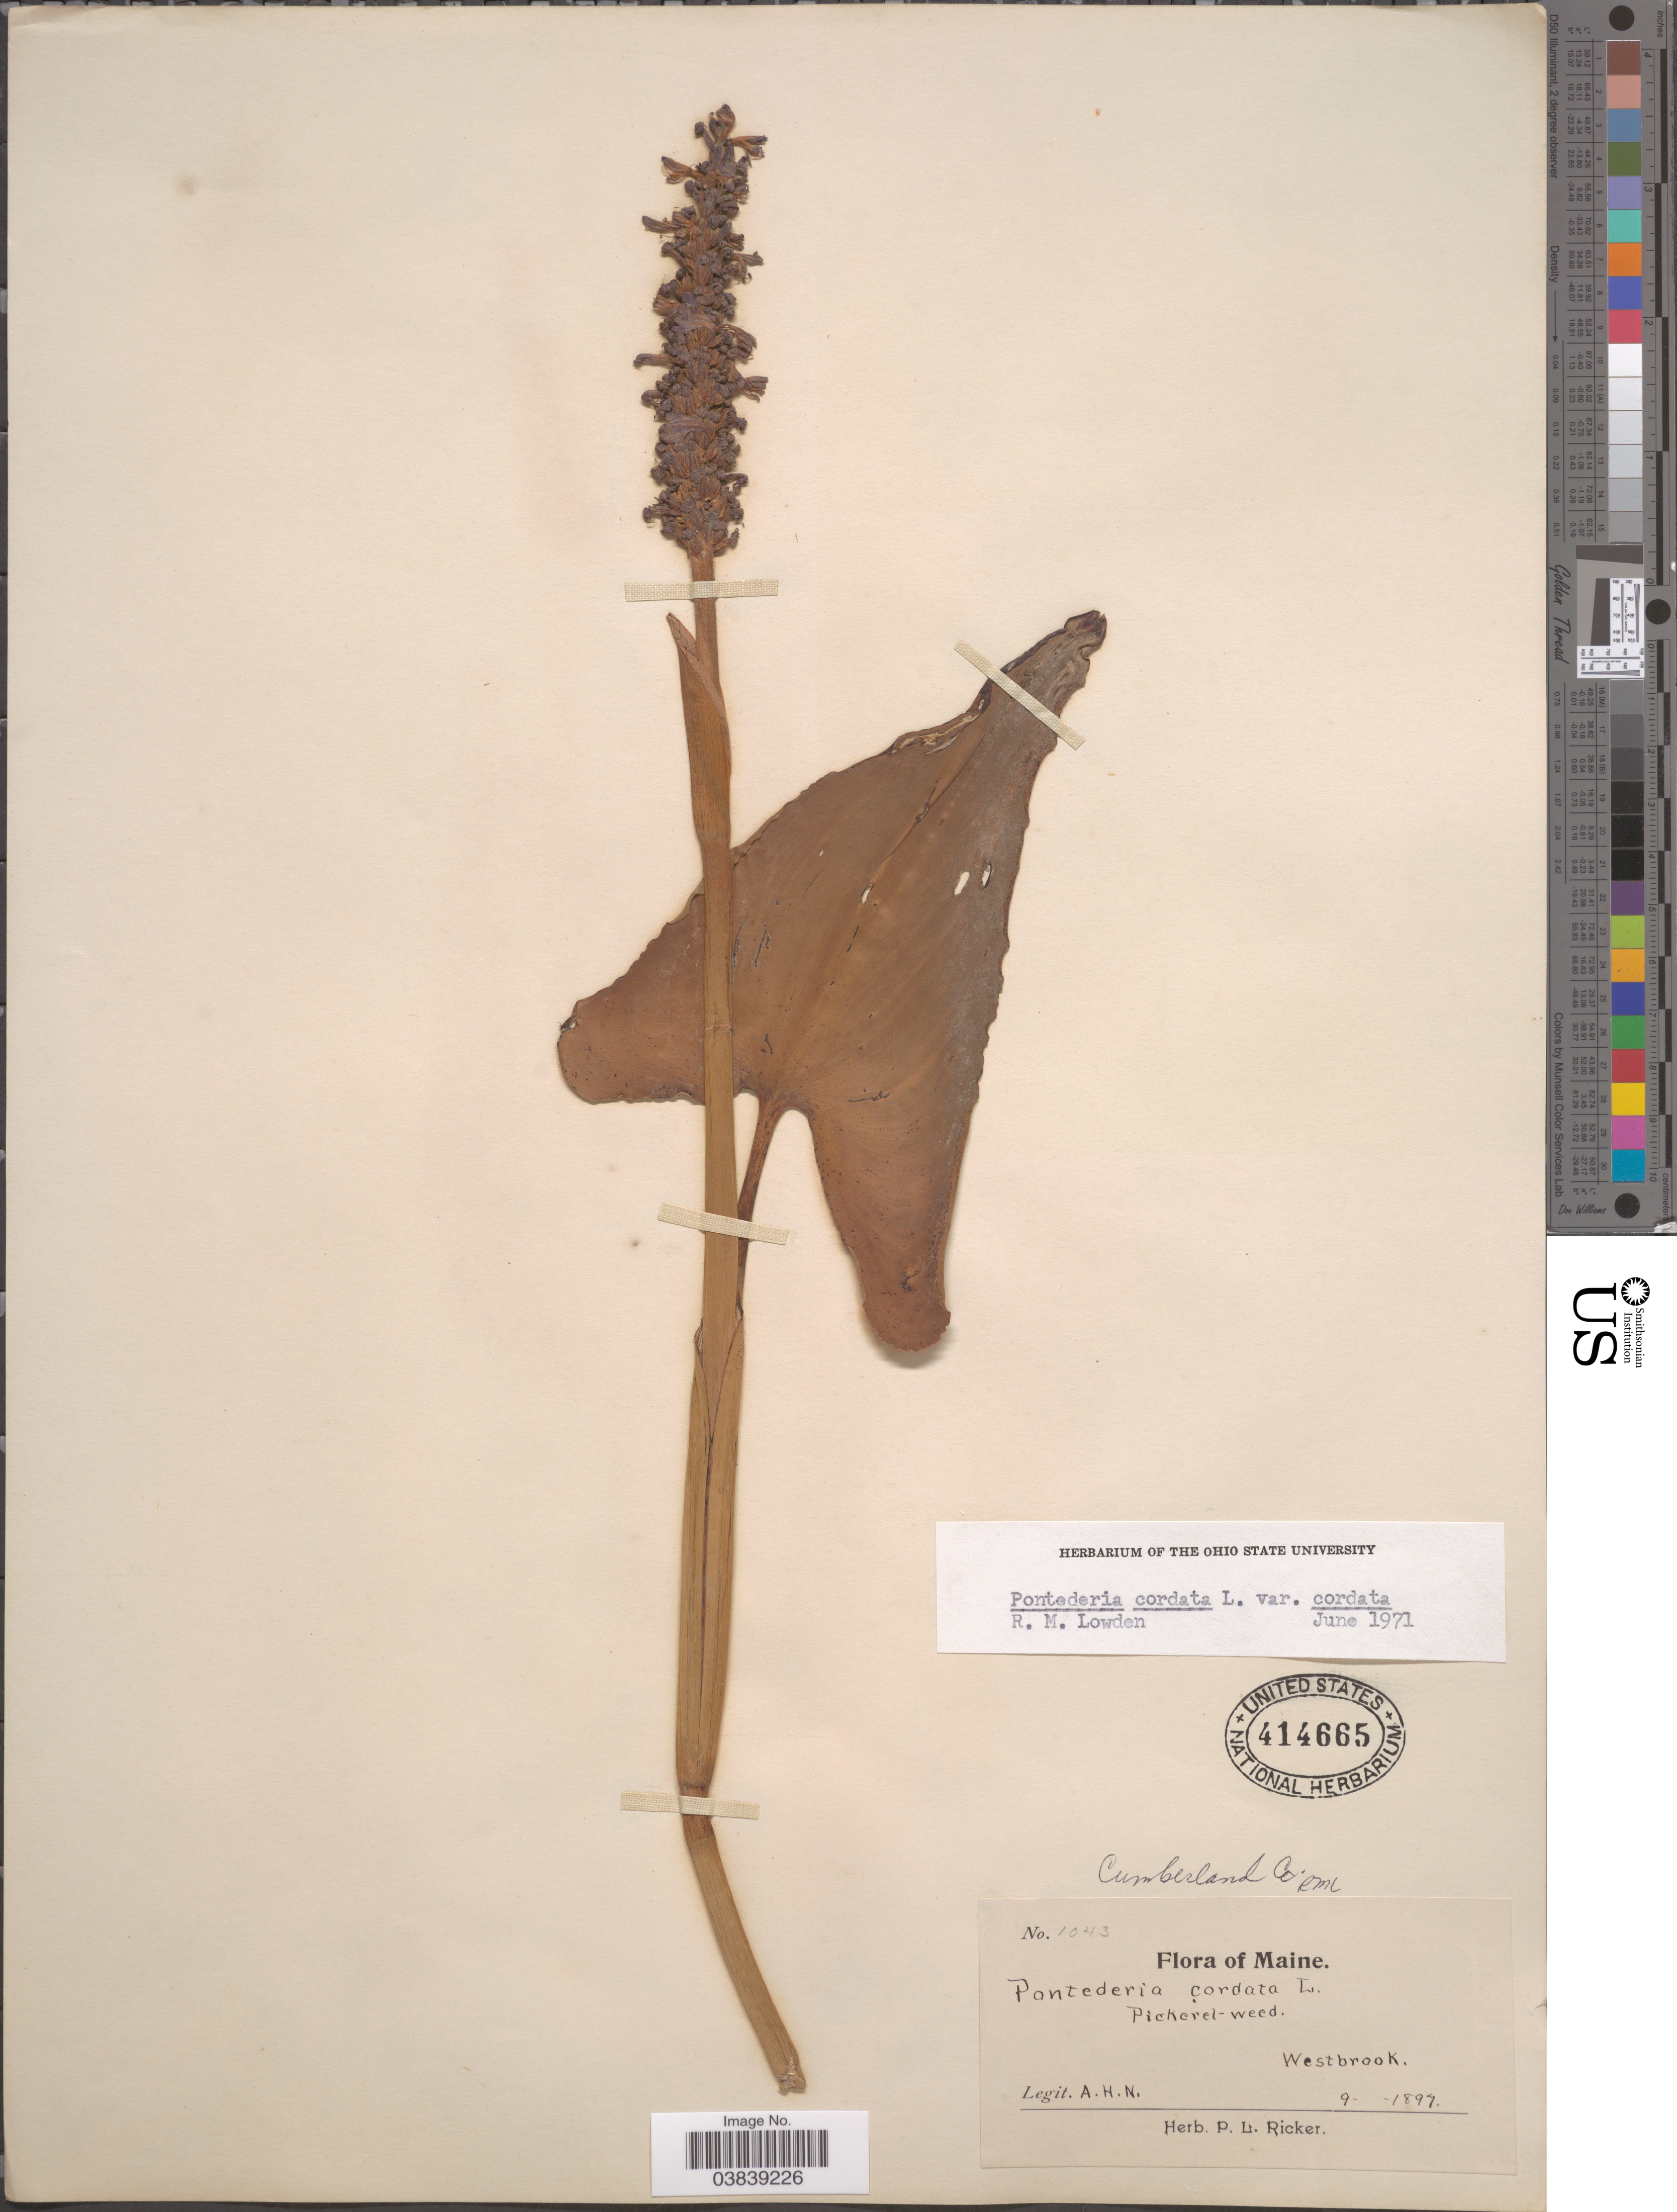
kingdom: Plantae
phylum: Tracheophyta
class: Liliopsida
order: Commelinales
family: Pontederiaceae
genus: Pontederia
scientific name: Pontederia cordata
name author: L.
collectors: A. H. N.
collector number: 1043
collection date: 1897-09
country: United States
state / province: Maine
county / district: Cumberland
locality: Cumberland Co., Westbrook.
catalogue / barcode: US 414665